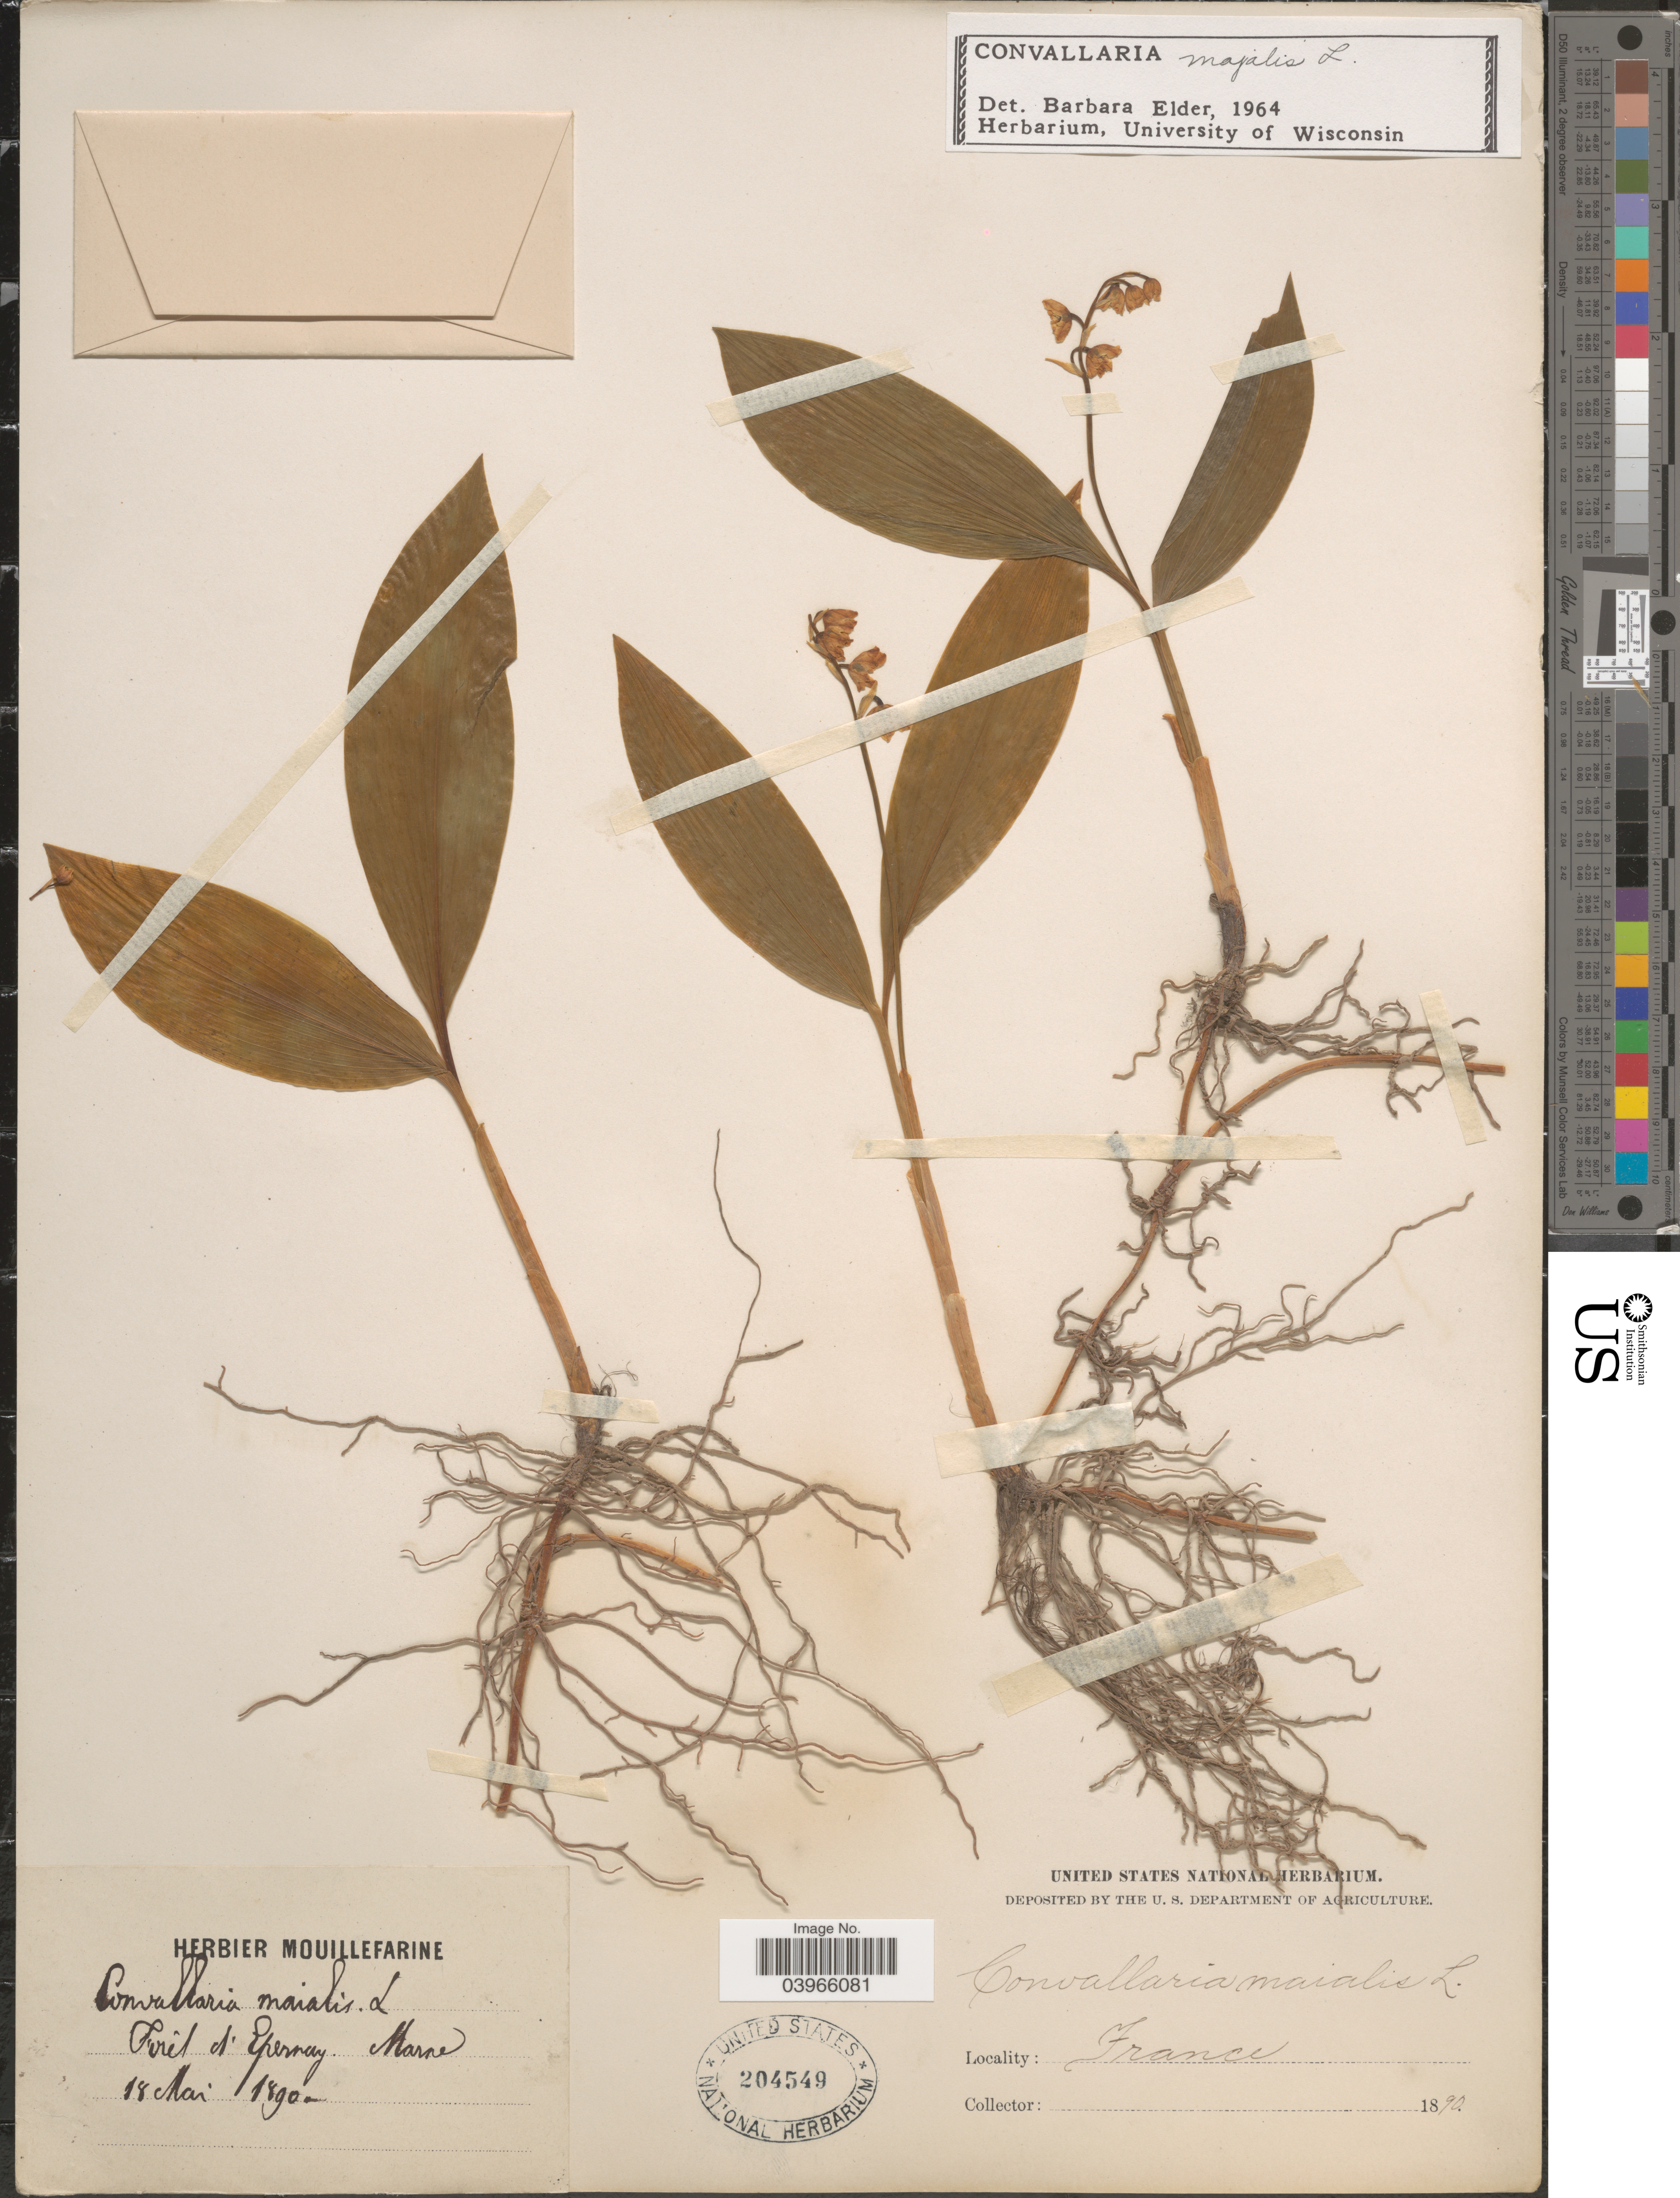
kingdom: Plantae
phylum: Tracheophyta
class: Liliopsida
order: Asparagales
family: Asparagaceae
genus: Convallaria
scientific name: Convallaria majalis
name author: L.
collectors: ex herb. Mouillefarine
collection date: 1890-05-18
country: France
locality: Forêt et Epernay. Marne.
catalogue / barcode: US 204549